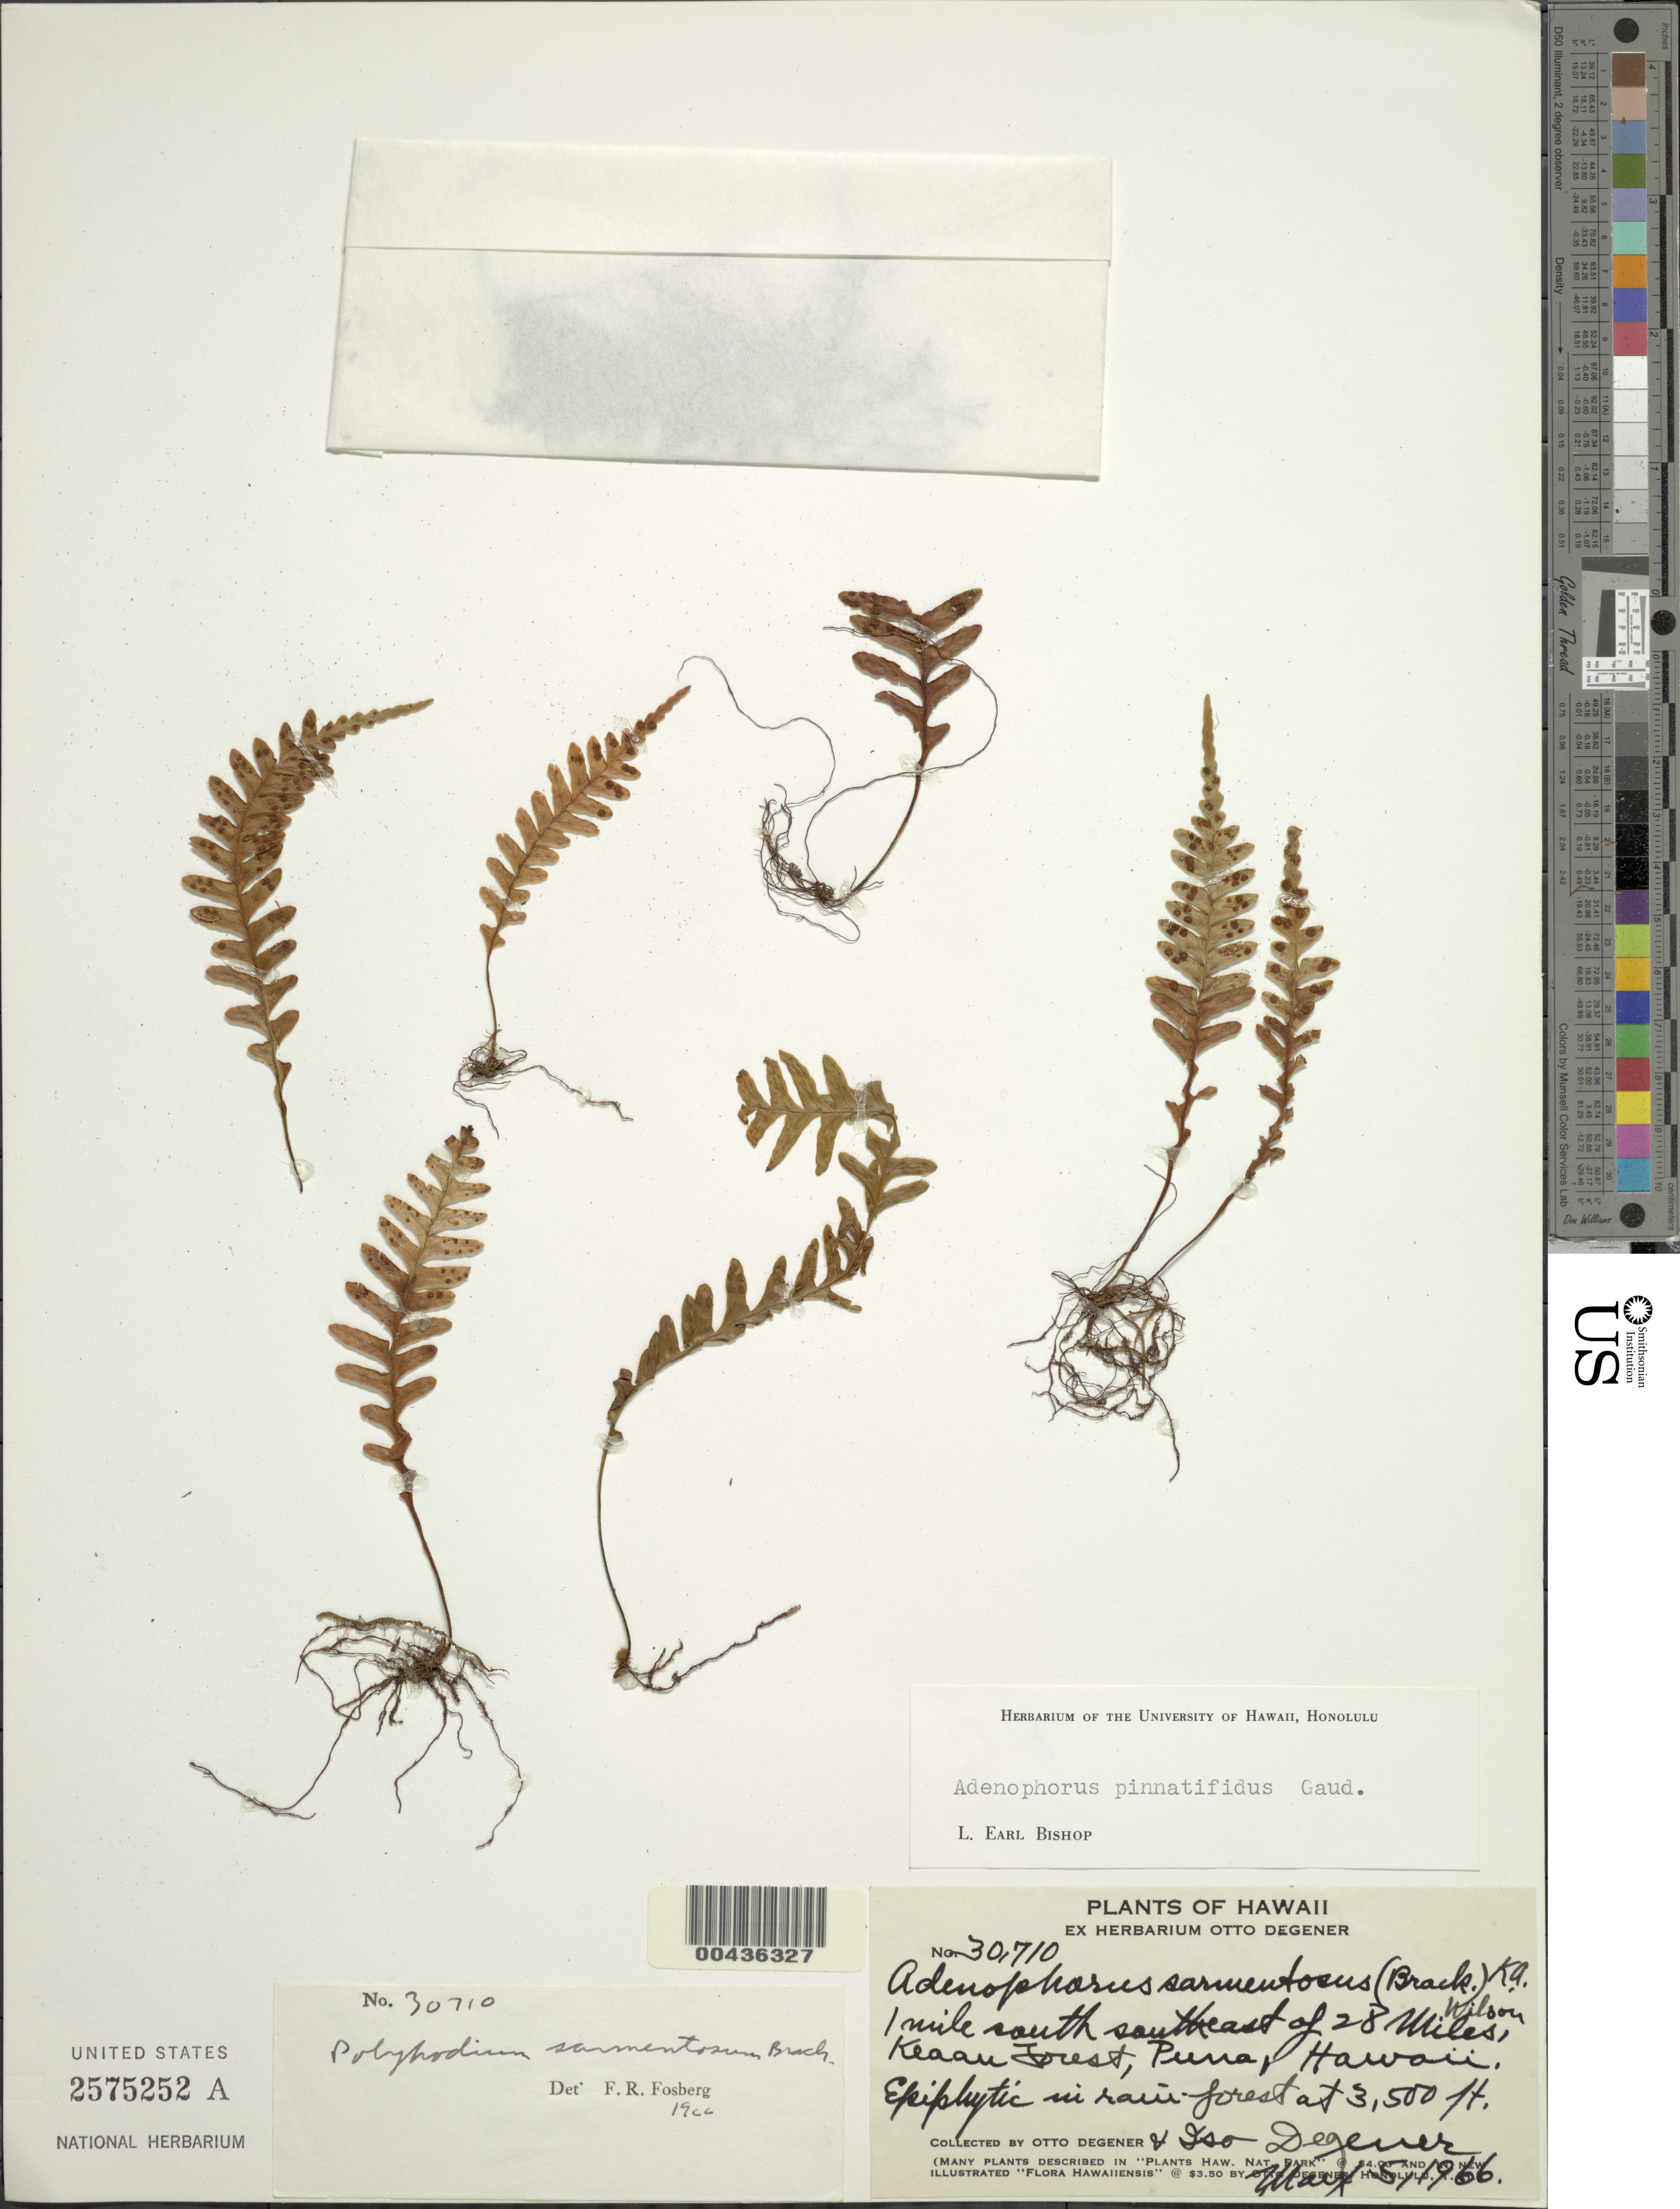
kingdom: Plantae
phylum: Tracheophyta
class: Polypodiopsida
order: Polypodiales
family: Polypodiaceae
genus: Adenophorus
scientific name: Adenophorus pinnatifidus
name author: Gaudich.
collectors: O. Degener & I. Degener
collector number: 30710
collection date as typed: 5 May 1966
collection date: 1966-05-05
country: United States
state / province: Hawaii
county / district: Hawaii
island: Hawaii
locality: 1 mi SSE of 28 Miles, Keaau Forest, Puna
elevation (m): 1067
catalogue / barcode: US 2575252A